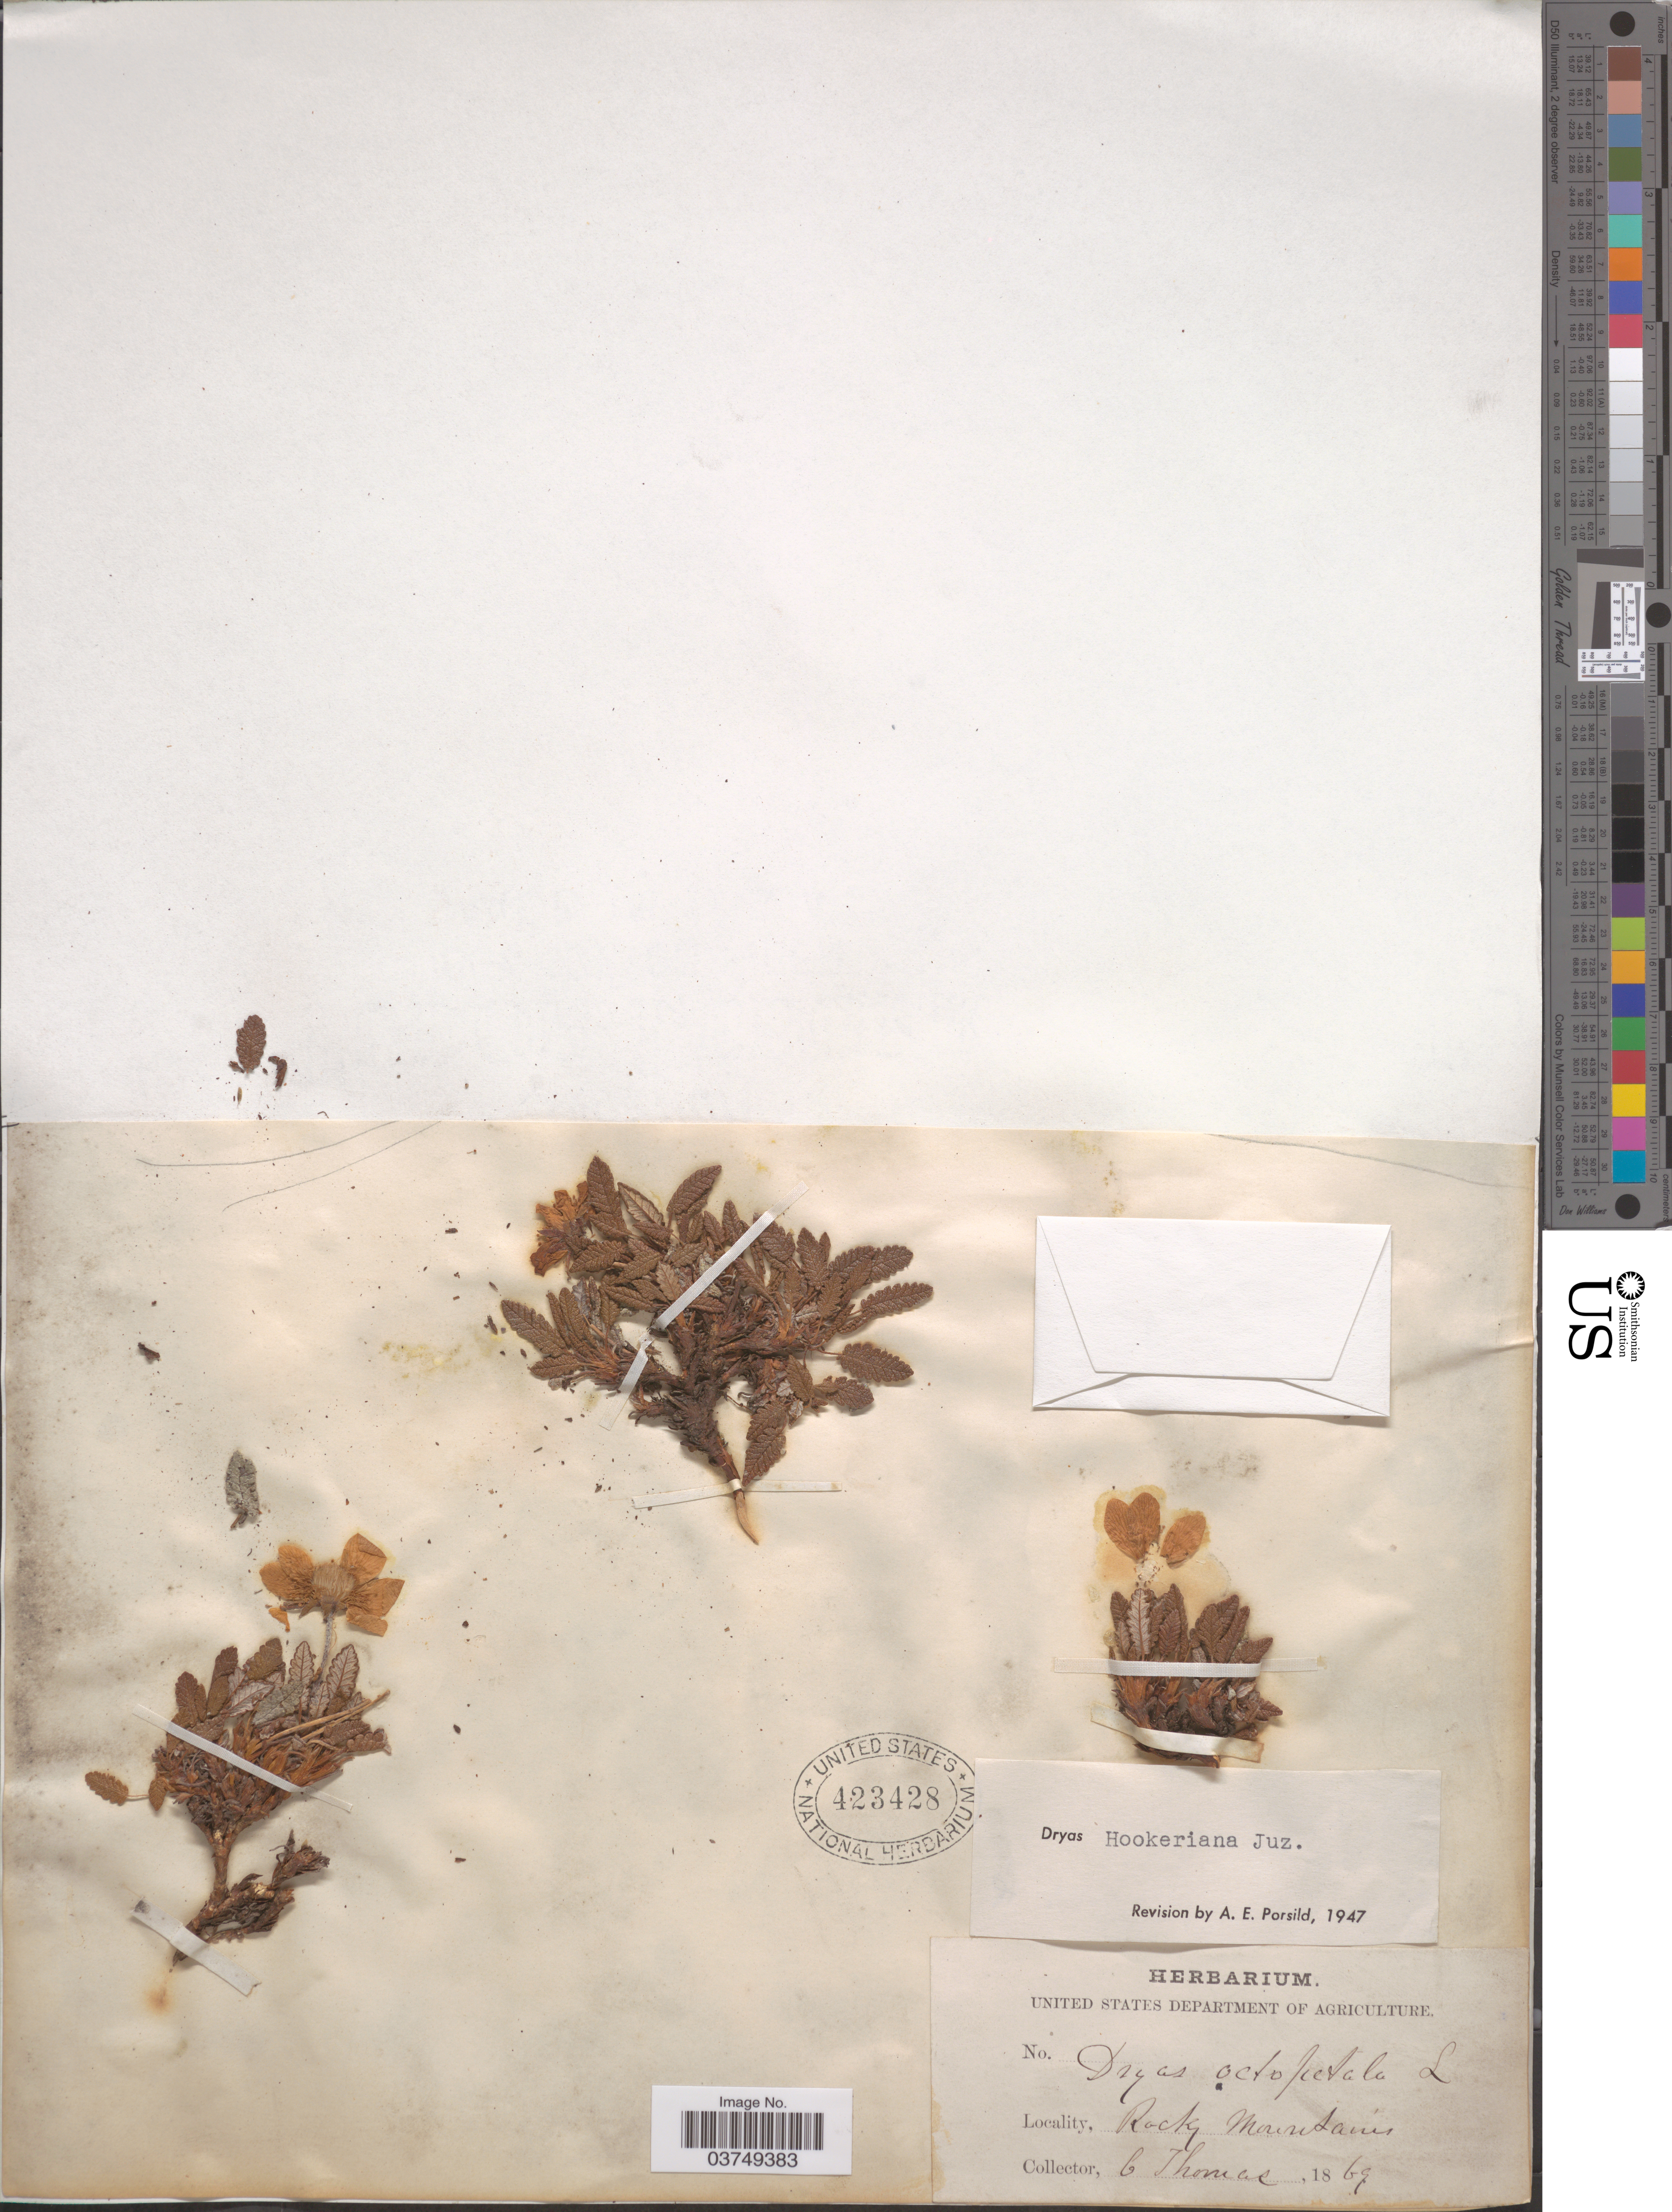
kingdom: Plantae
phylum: Tracheophyta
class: Magnoliopsida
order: Rosales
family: Rosaceae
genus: Dryas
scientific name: Dryas hookeriana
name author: Juz.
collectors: G. Thomas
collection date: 1869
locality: Rocky Mountain.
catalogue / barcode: US 423428